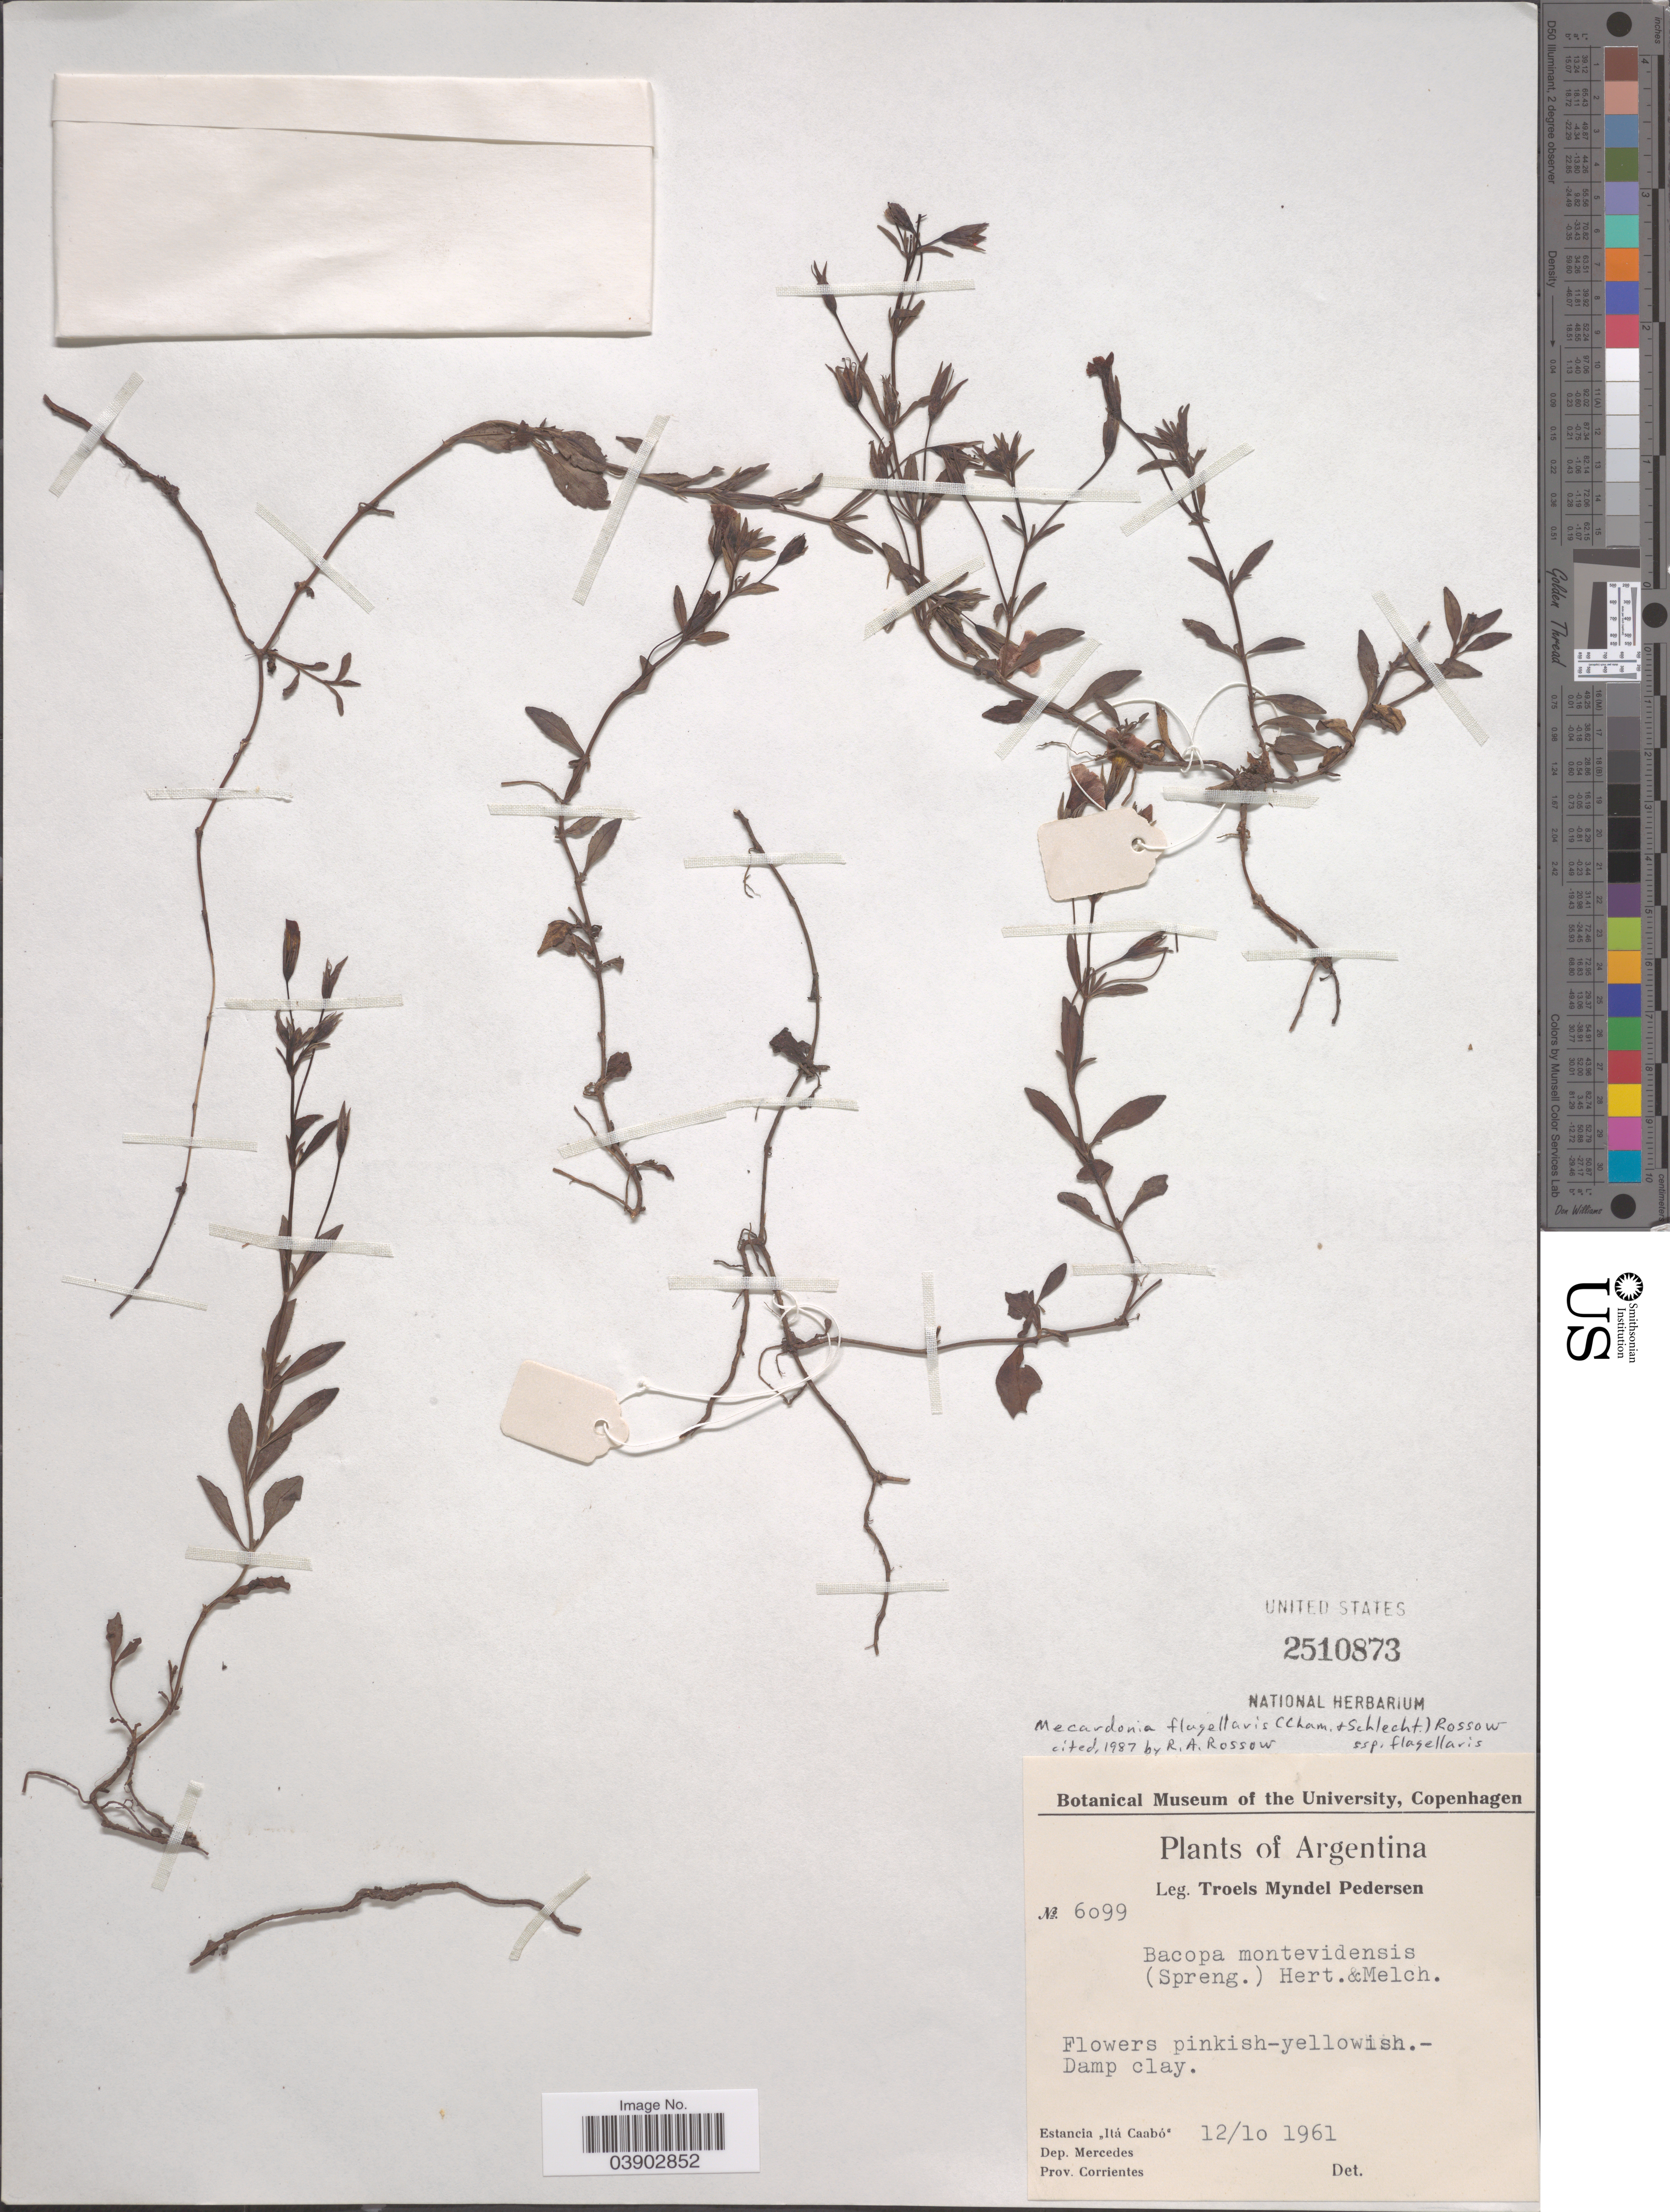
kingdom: Plantae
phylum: Tracheophyta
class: Magnoliopsida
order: Lamiales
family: Plantaginaceae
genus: Mecardonia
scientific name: Mecardonia flagellaris subsp. flagellaris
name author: (Cham. & Schltdl.) Rossow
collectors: T. Pederson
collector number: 6099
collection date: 1961-10-12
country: Argentina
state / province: Corrientes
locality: Estancia "Itá Caabó". Dep. Mercedes.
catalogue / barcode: US 2510873